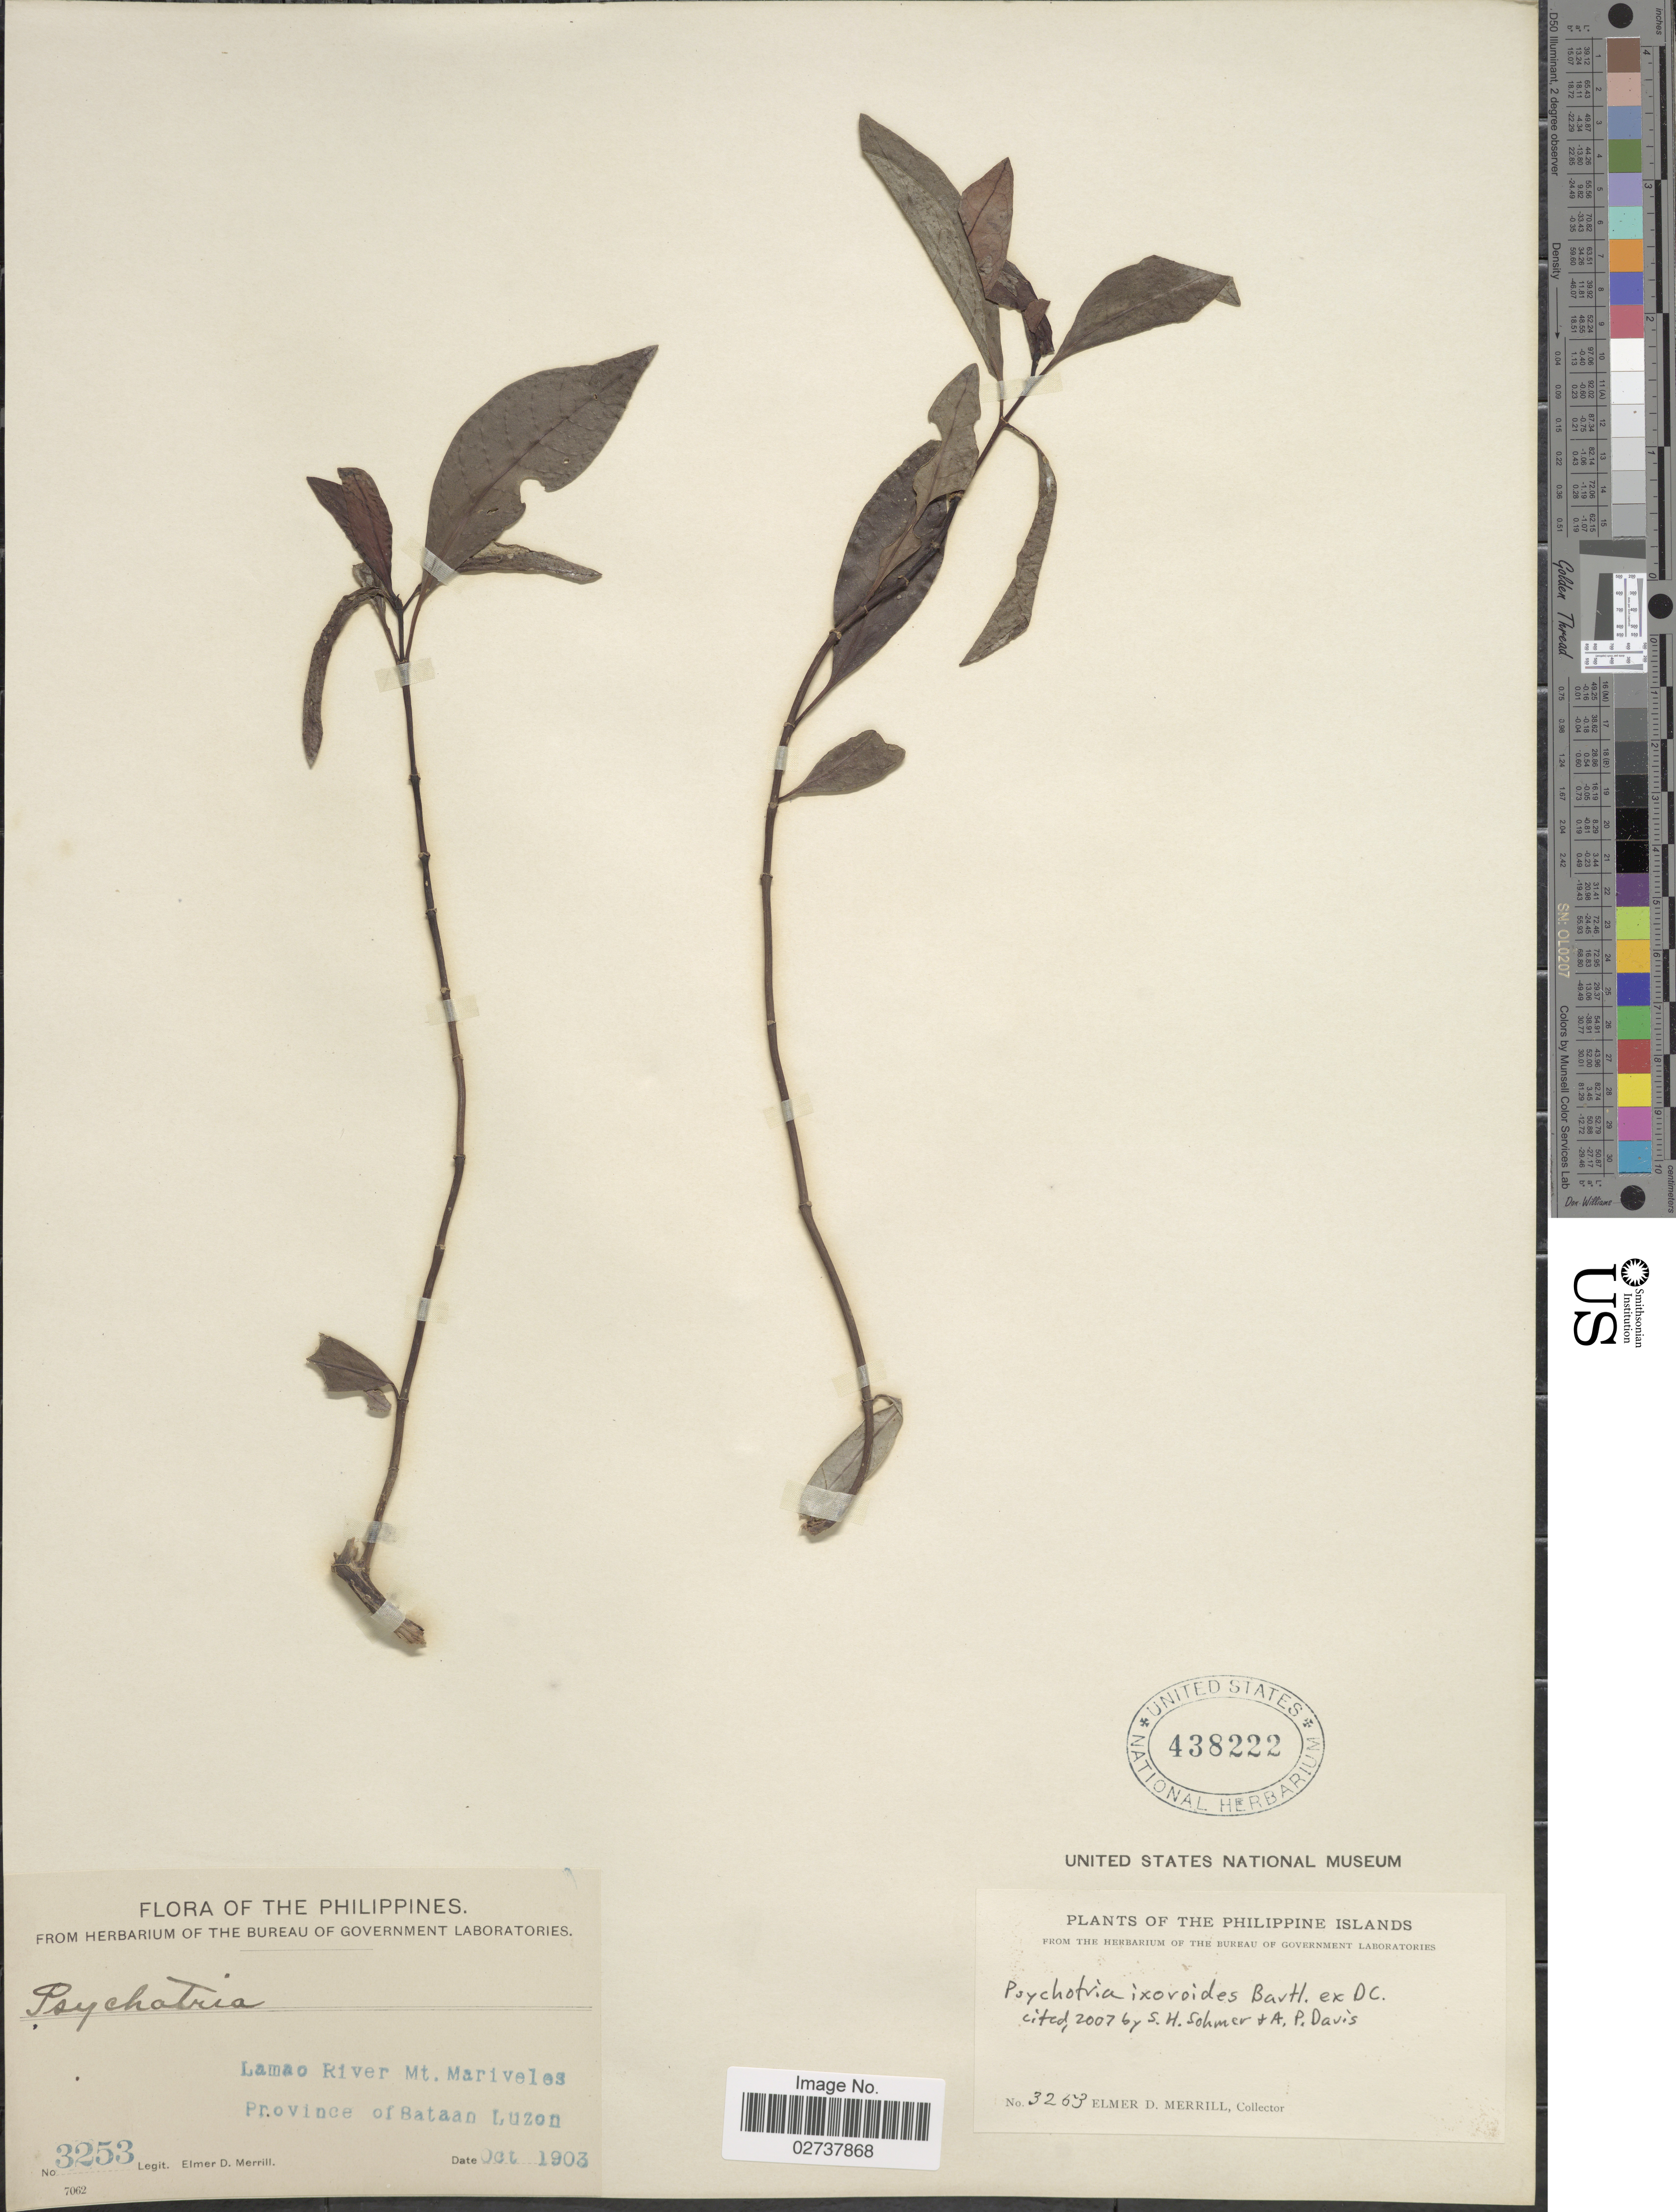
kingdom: Plantae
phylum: Tracheophyta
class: Magnoliopsida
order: Gentianales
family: Rubiaceae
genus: Psychotria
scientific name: Psychotria ixoroides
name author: Bartl. ex DC.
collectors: E. D. Merrill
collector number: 3253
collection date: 1903-10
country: Philippines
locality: Lamao River, Mt. Mariveles, Province of Bataan, Luzon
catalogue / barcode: US 438222